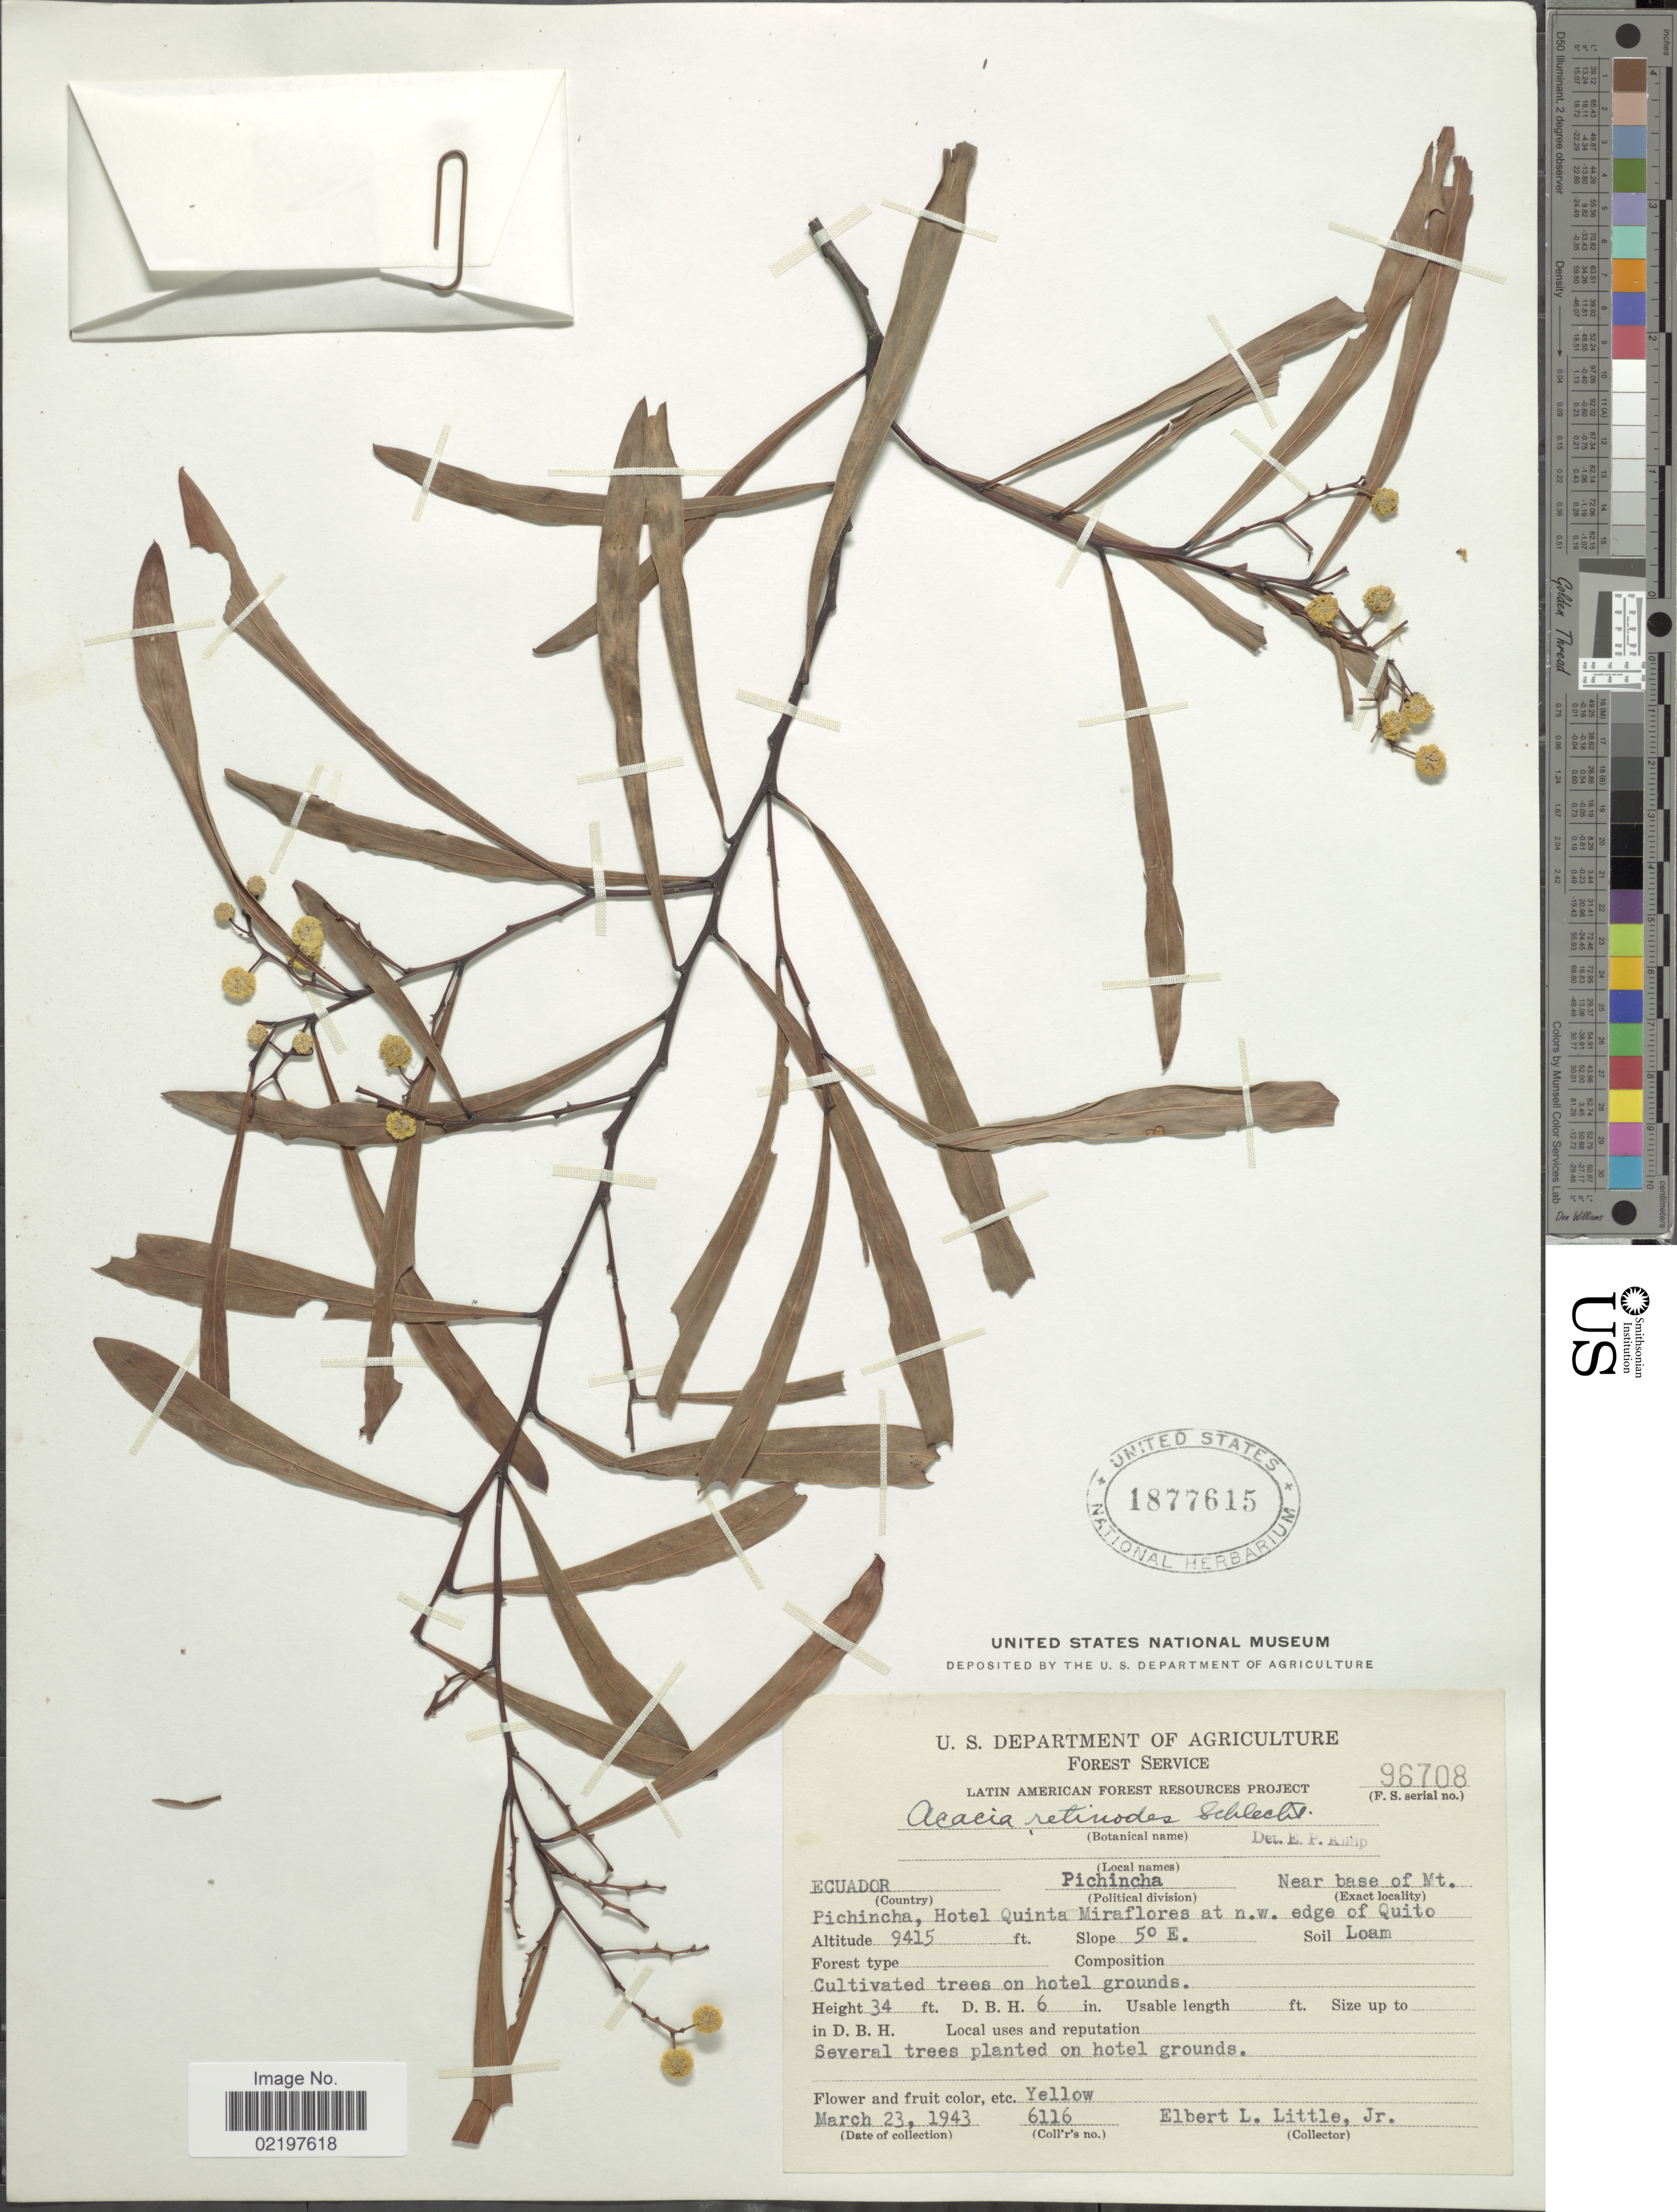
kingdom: Plantae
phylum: Tracheophyta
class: Magnoliopsida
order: Fabales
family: Fabaceae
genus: Acacia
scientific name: Acacia retinodes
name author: Schltdl.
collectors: E. L. Little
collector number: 6116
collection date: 1943-03-23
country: Ecuador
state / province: Pichincha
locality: Pichincha, Hotel Quinta Miraflores at n.w. edge of Quito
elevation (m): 2870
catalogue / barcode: US 1877615